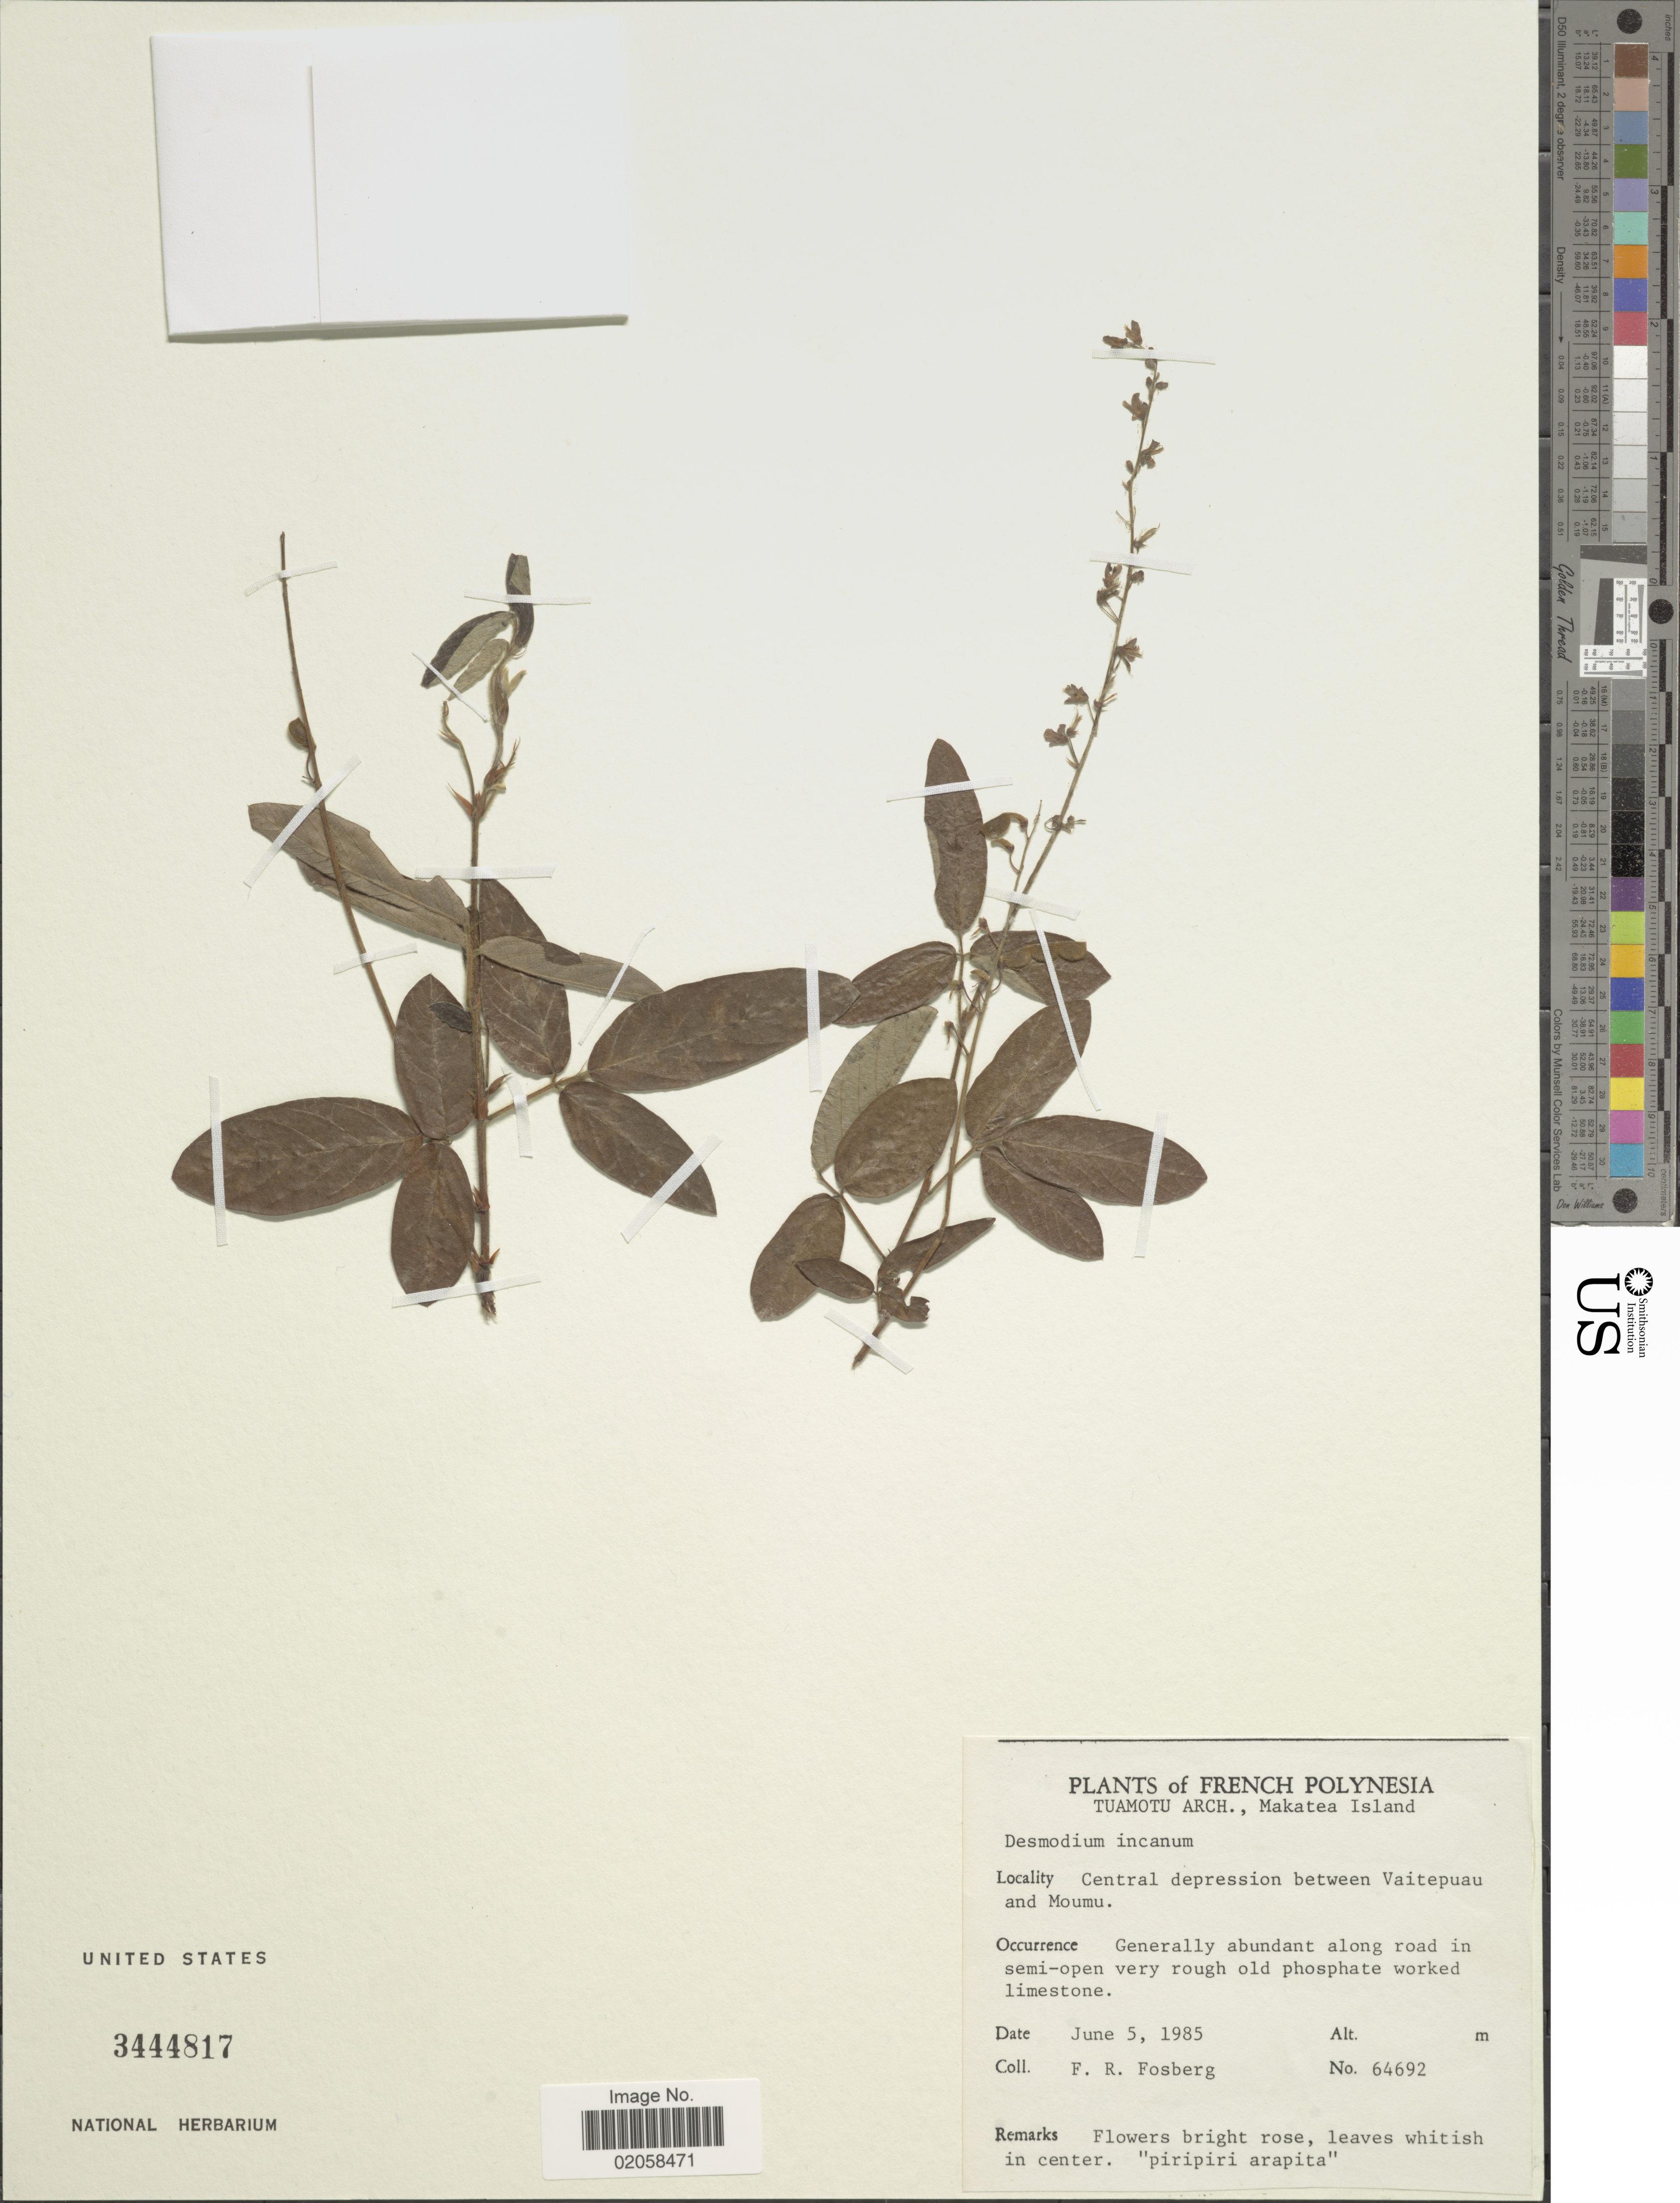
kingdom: Plantae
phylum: Tracheophyta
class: Magnoliopsida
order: Fabales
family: Fabaceae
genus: Desmodium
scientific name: Desmodium incanum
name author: (Sw.) DC.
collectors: F. R. Fosberg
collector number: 64692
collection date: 1985-06-05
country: French Polynesia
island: Makatea [Aurora]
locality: Tuamotu Arch., Makatea Island, Central depression between Vaitepuau and Moumu, generally abundant along road.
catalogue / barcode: US 3444817